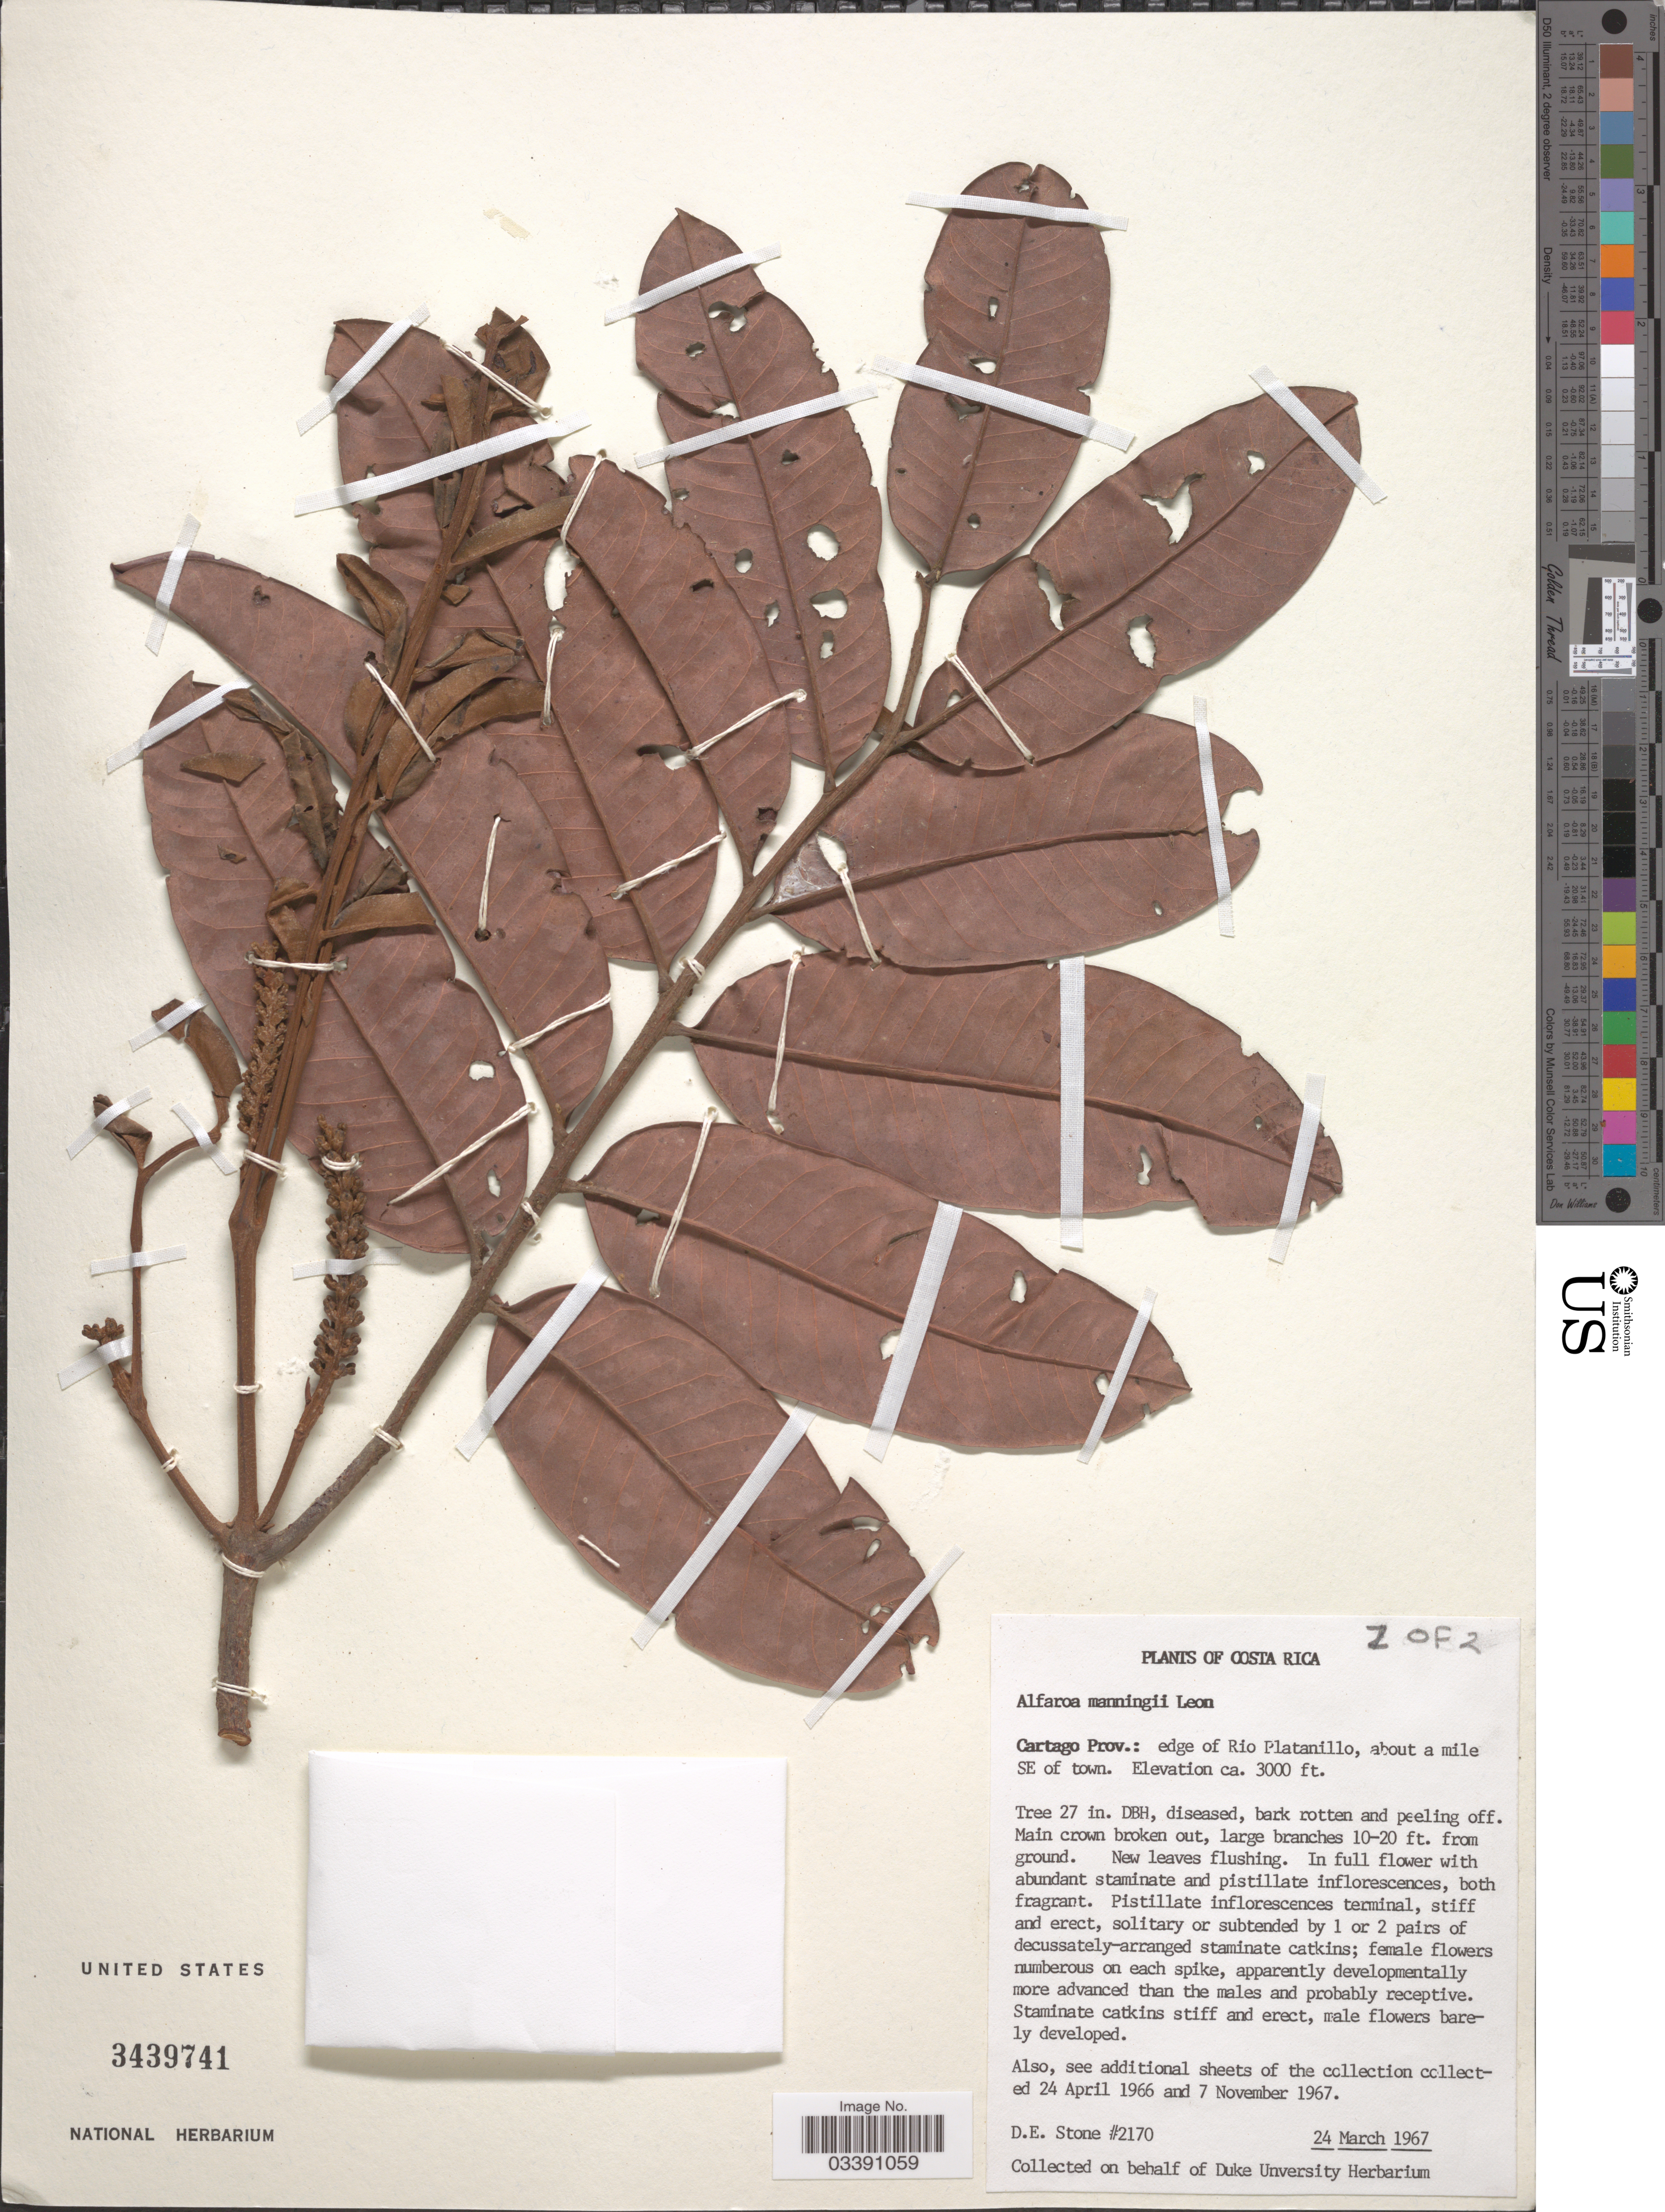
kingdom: Plantae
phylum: Tracheophyta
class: Magnoliopsida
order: Fagales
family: Juglandaceae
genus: Alfaroa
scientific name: Alfaroa manningii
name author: J. León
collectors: D. E. Stone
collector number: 2170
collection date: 1967-03-24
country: Costa Rica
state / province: Cartago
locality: Edge of Rio Platanillo, about a mile SE of town.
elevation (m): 914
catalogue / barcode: US 3439741